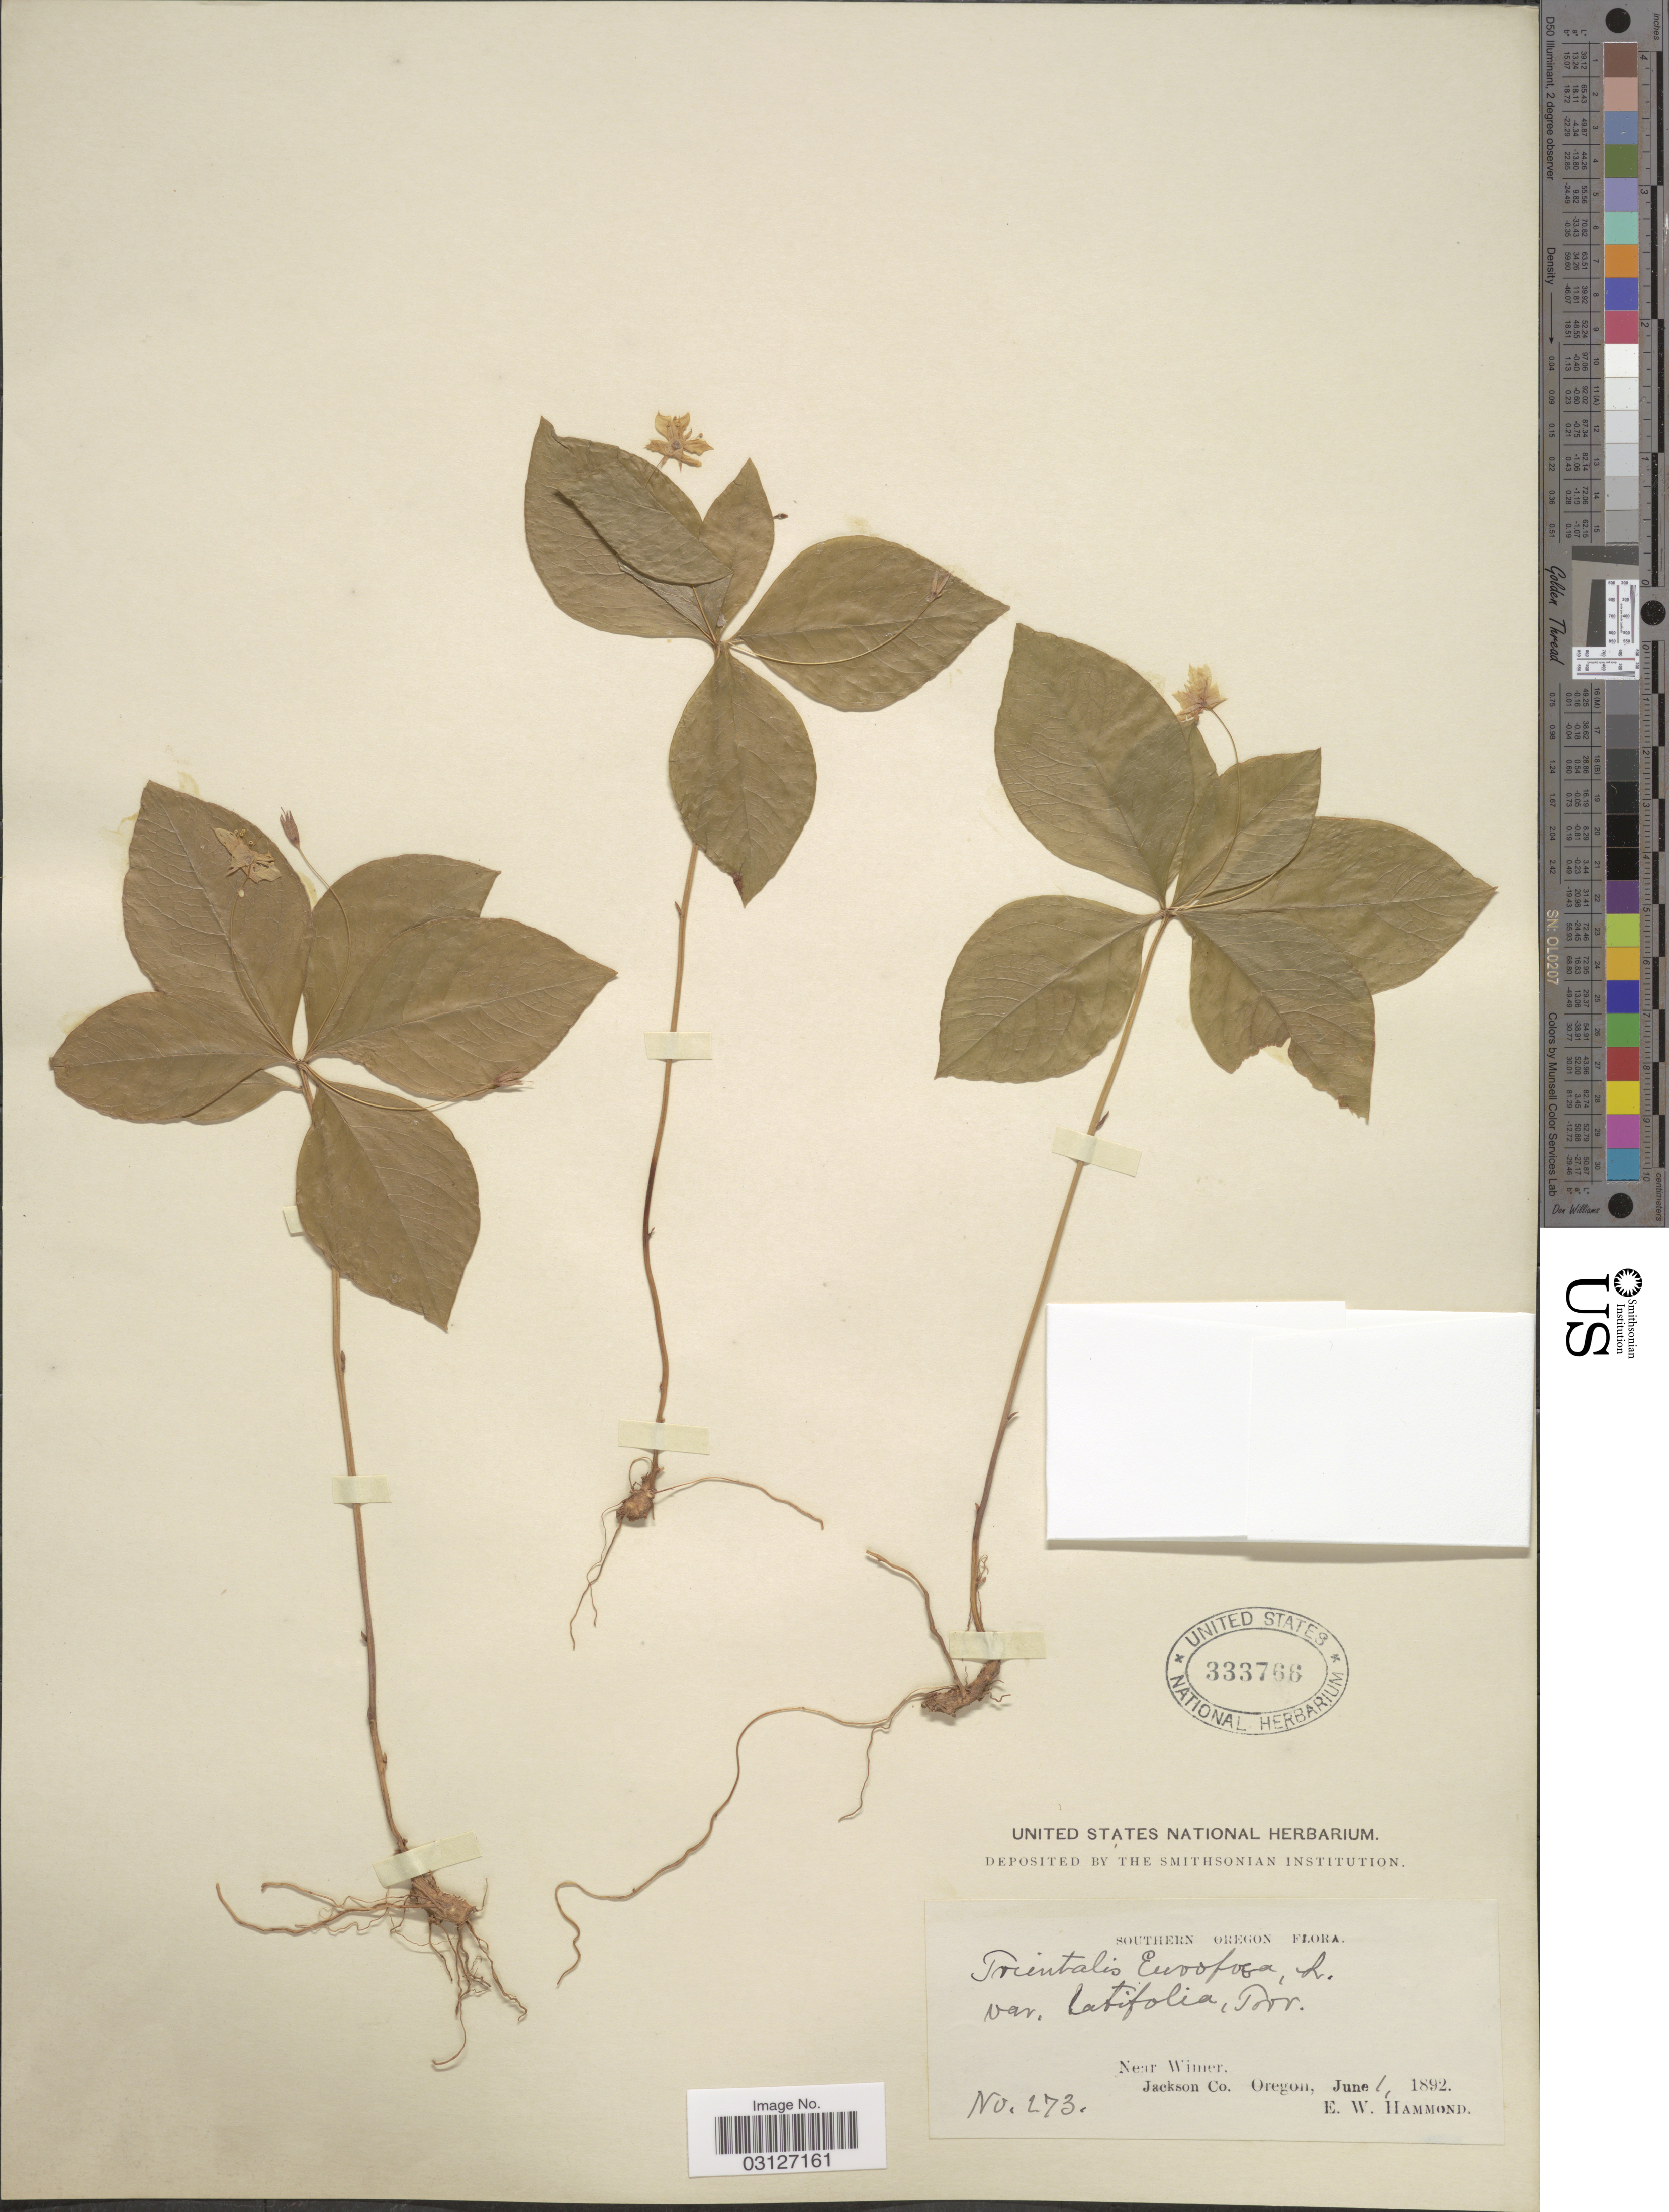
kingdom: Plantae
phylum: Tracheophyta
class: Magnoliopsida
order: Ericales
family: Primulaceae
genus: Trientalis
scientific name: Trientalis latifolia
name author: Hook.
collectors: E. Hammond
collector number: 273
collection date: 1892-06-01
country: United States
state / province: Oregon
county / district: Jackson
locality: Southern Oregon, Near Wimer, Jackson Co.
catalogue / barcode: US 333766